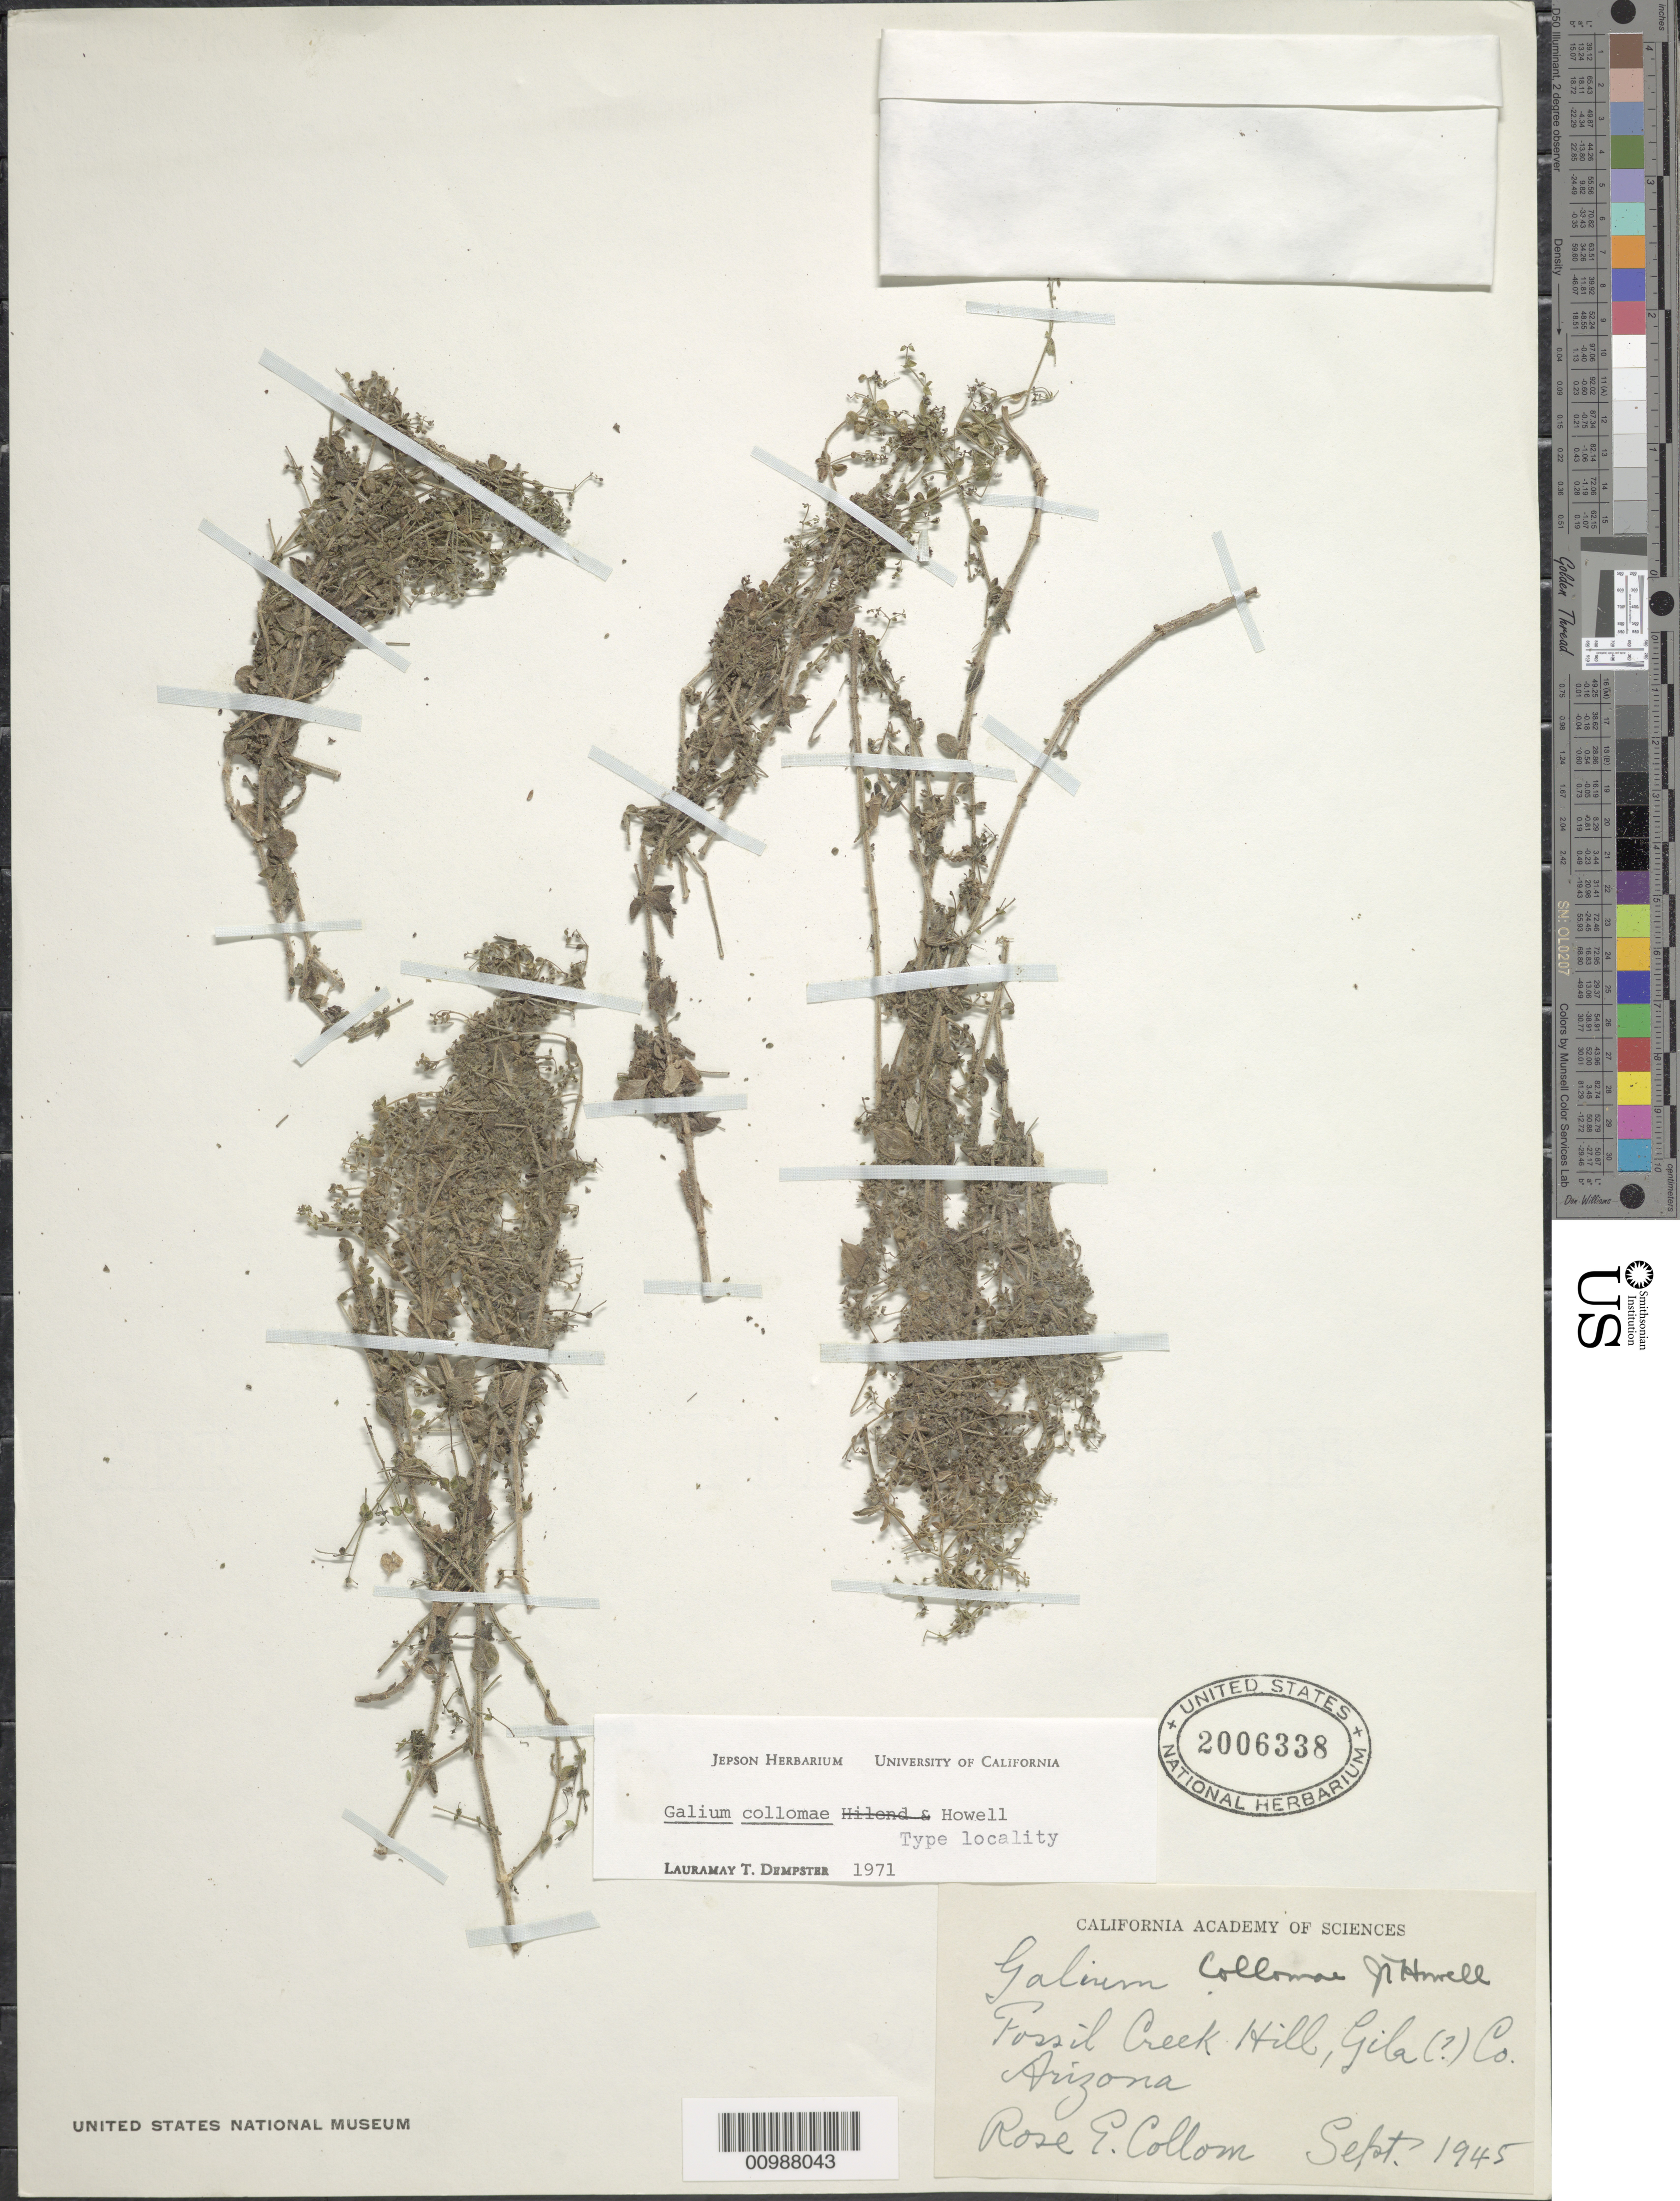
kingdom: Plantae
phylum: Tracheophyta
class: Magnoliopsida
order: Gentianales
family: Rubiaceae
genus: Galium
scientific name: Galium collomae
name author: J.T. Howell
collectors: R. E. Collom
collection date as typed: Sep 1945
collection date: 1945-09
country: United States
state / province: Arizona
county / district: Gila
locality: Fossil Creek Hill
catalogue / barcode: US 2006338